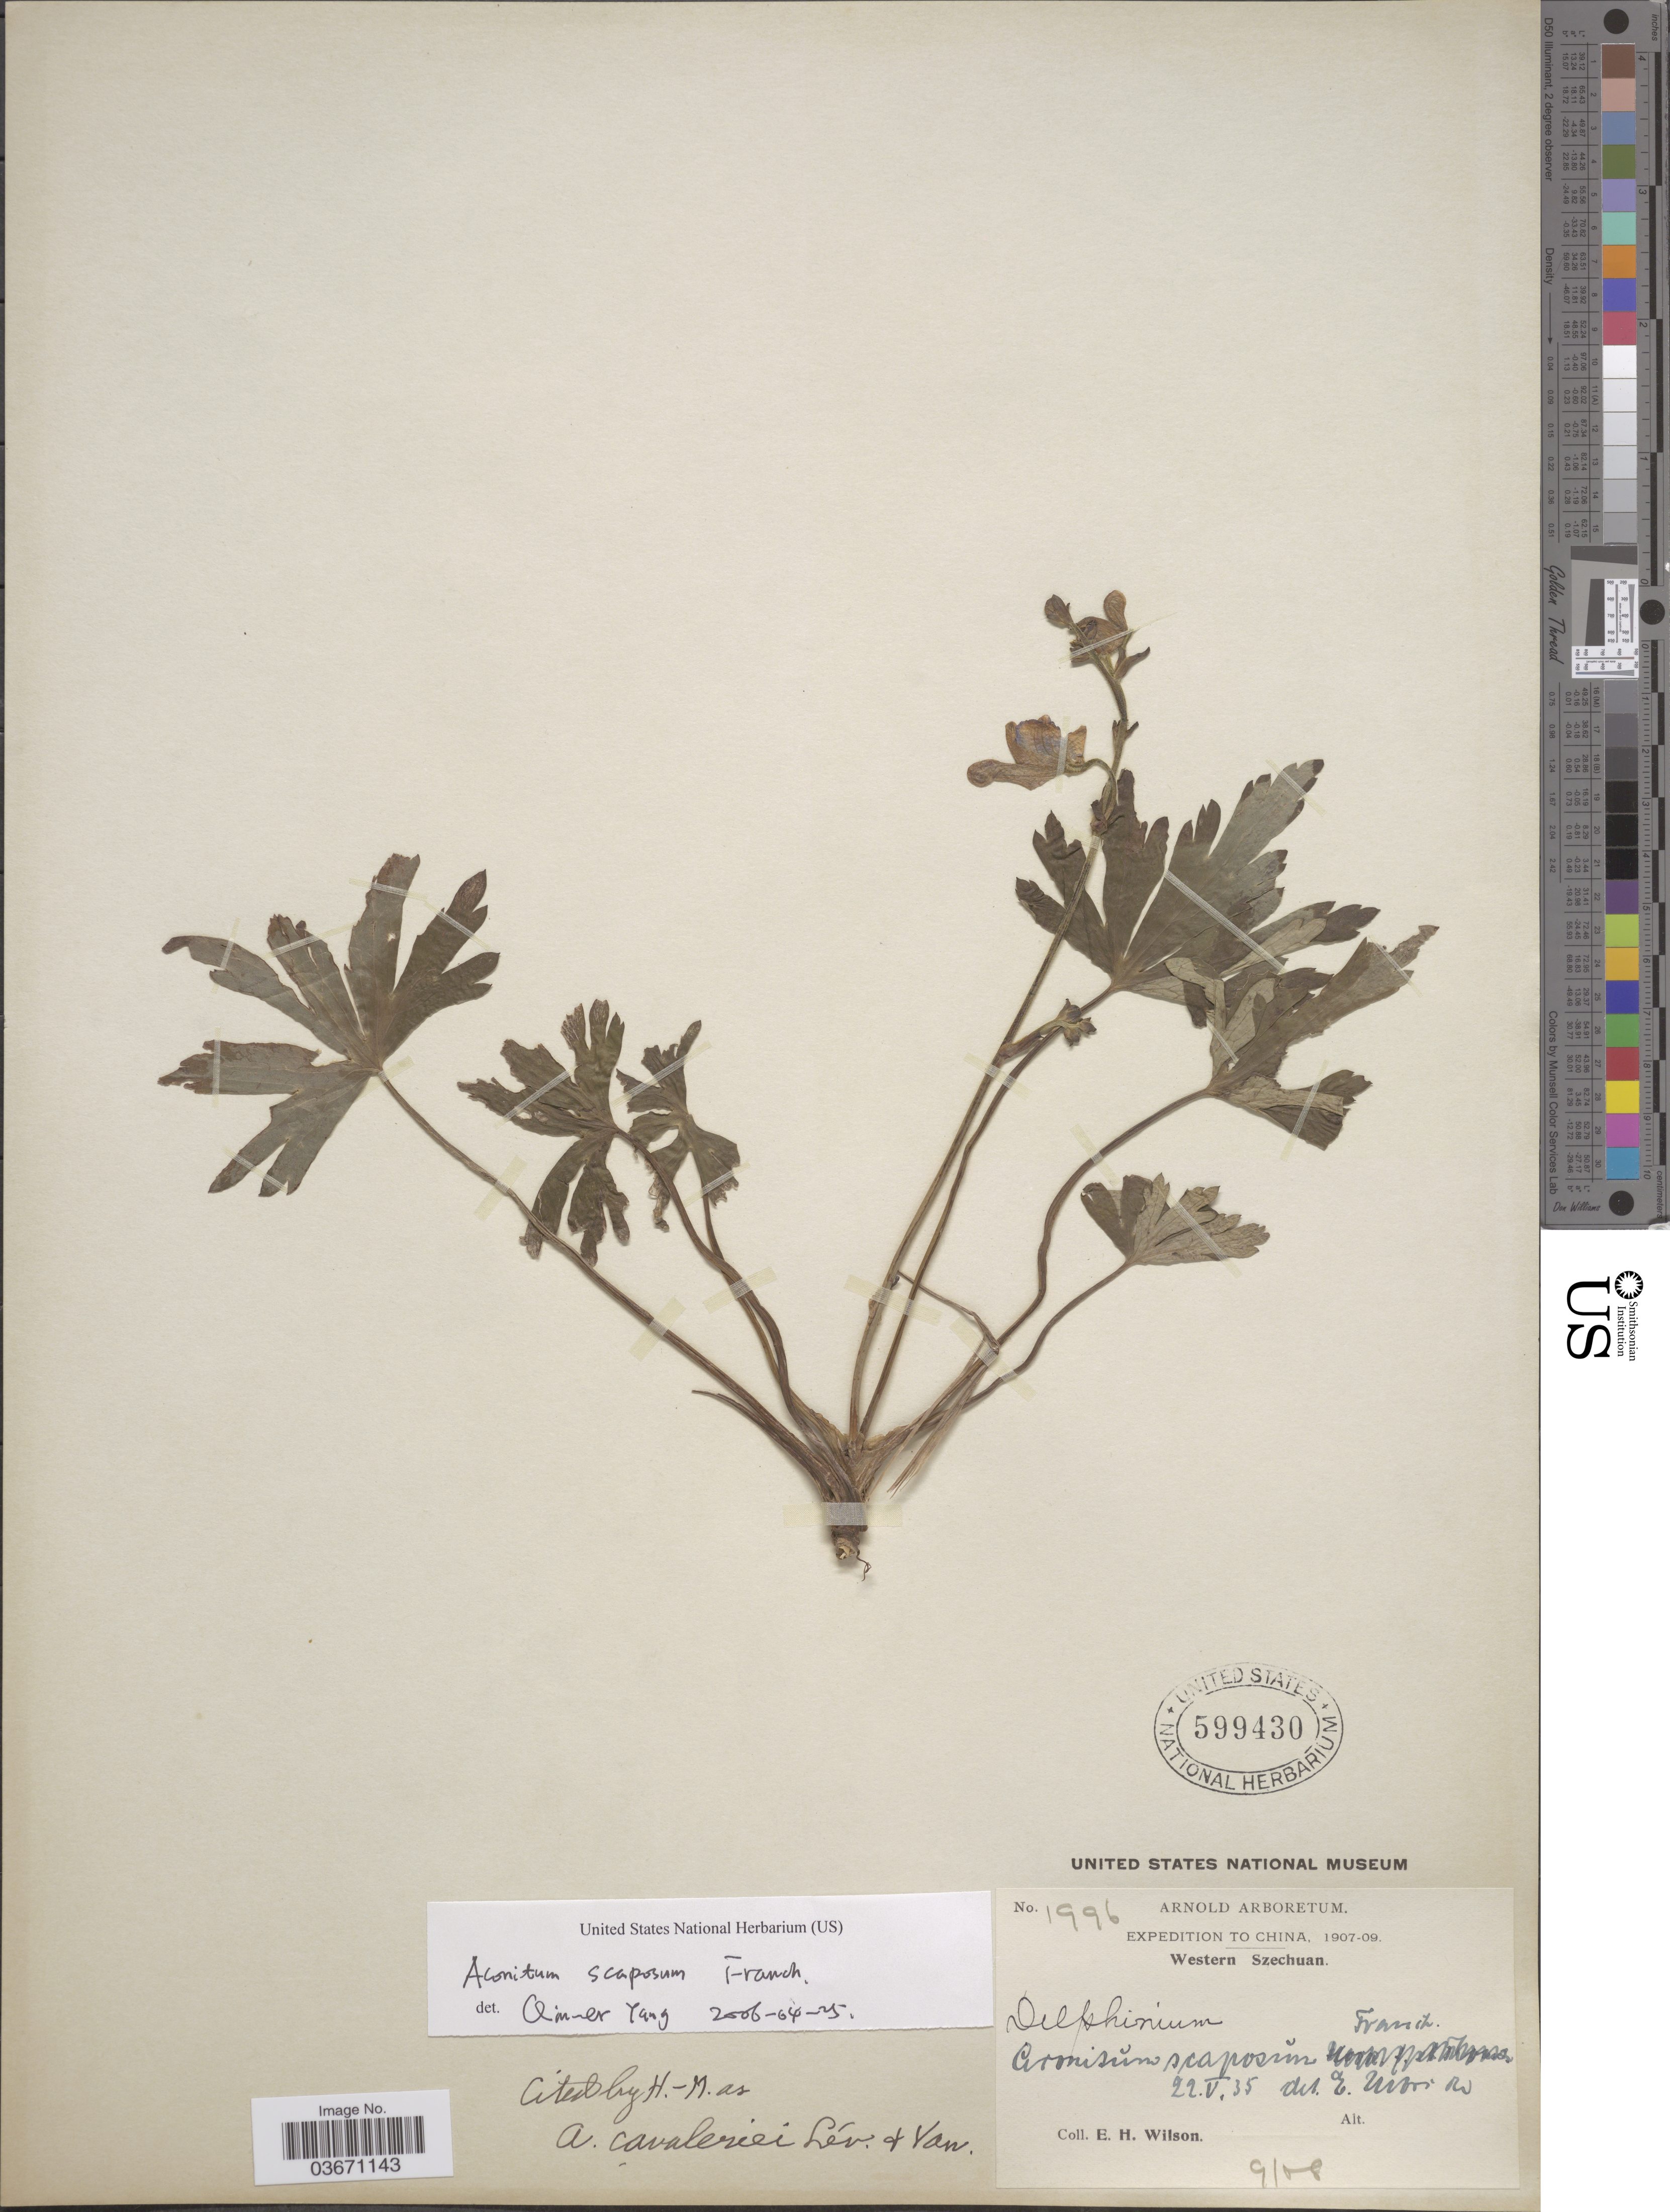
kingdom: Plantae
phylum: Tracheophyta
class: Magnoliopsida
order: Ranunculales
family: Ranunculaceae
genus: Aconitum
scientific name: Aconitum scaposum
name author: Franch.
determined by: Yang, Q. E.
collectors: E. Wilson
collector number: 1996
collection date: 1908-09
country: China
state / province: Sichuan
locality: Western Szechuan.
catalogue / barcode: US 599430